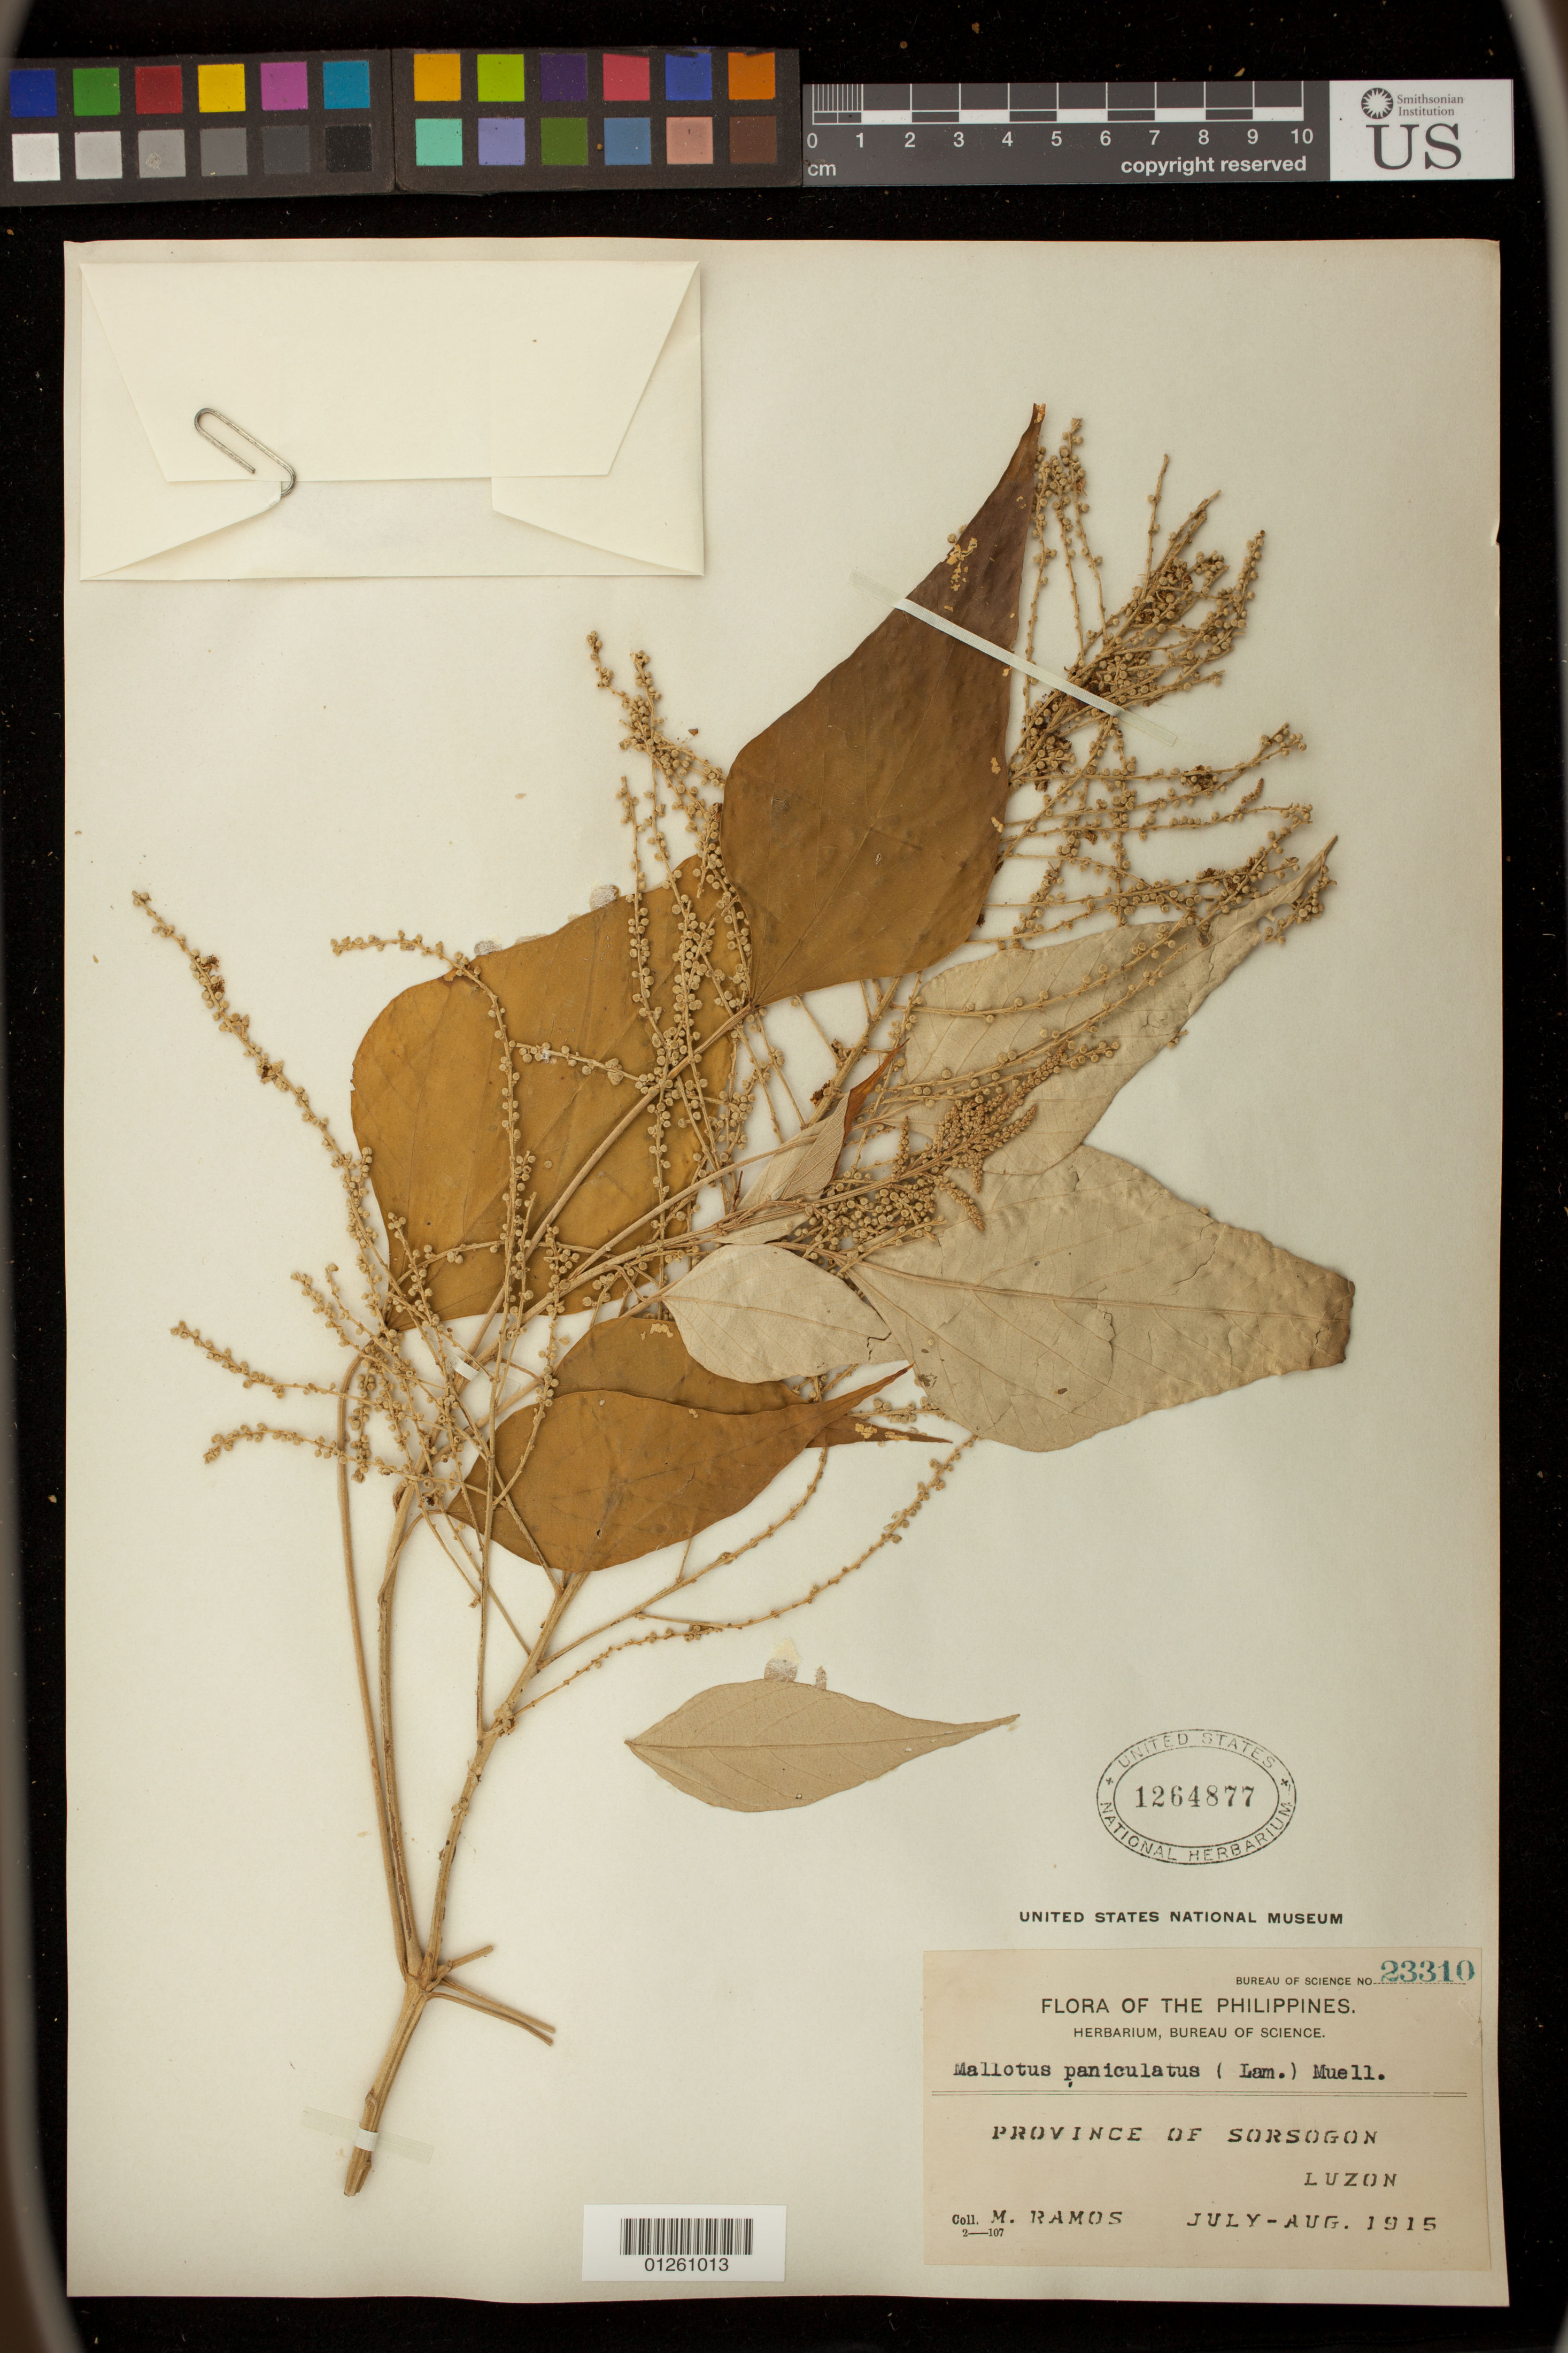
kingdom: Plantae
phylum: Tracheophyta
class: Magnoliopsida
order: Malpighiales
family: Euphorbiaceae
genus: Mallotus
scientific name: Mallotus paniculatus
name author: (Lam.) Müll. Arg.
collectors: M. Ramos & M. Ramos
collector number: Bur. Sci. 23310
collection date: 1915-07/1915-08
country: Philippines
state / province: Bicol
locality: Province of Sorsogon, Luzon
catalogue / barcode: US 1264877